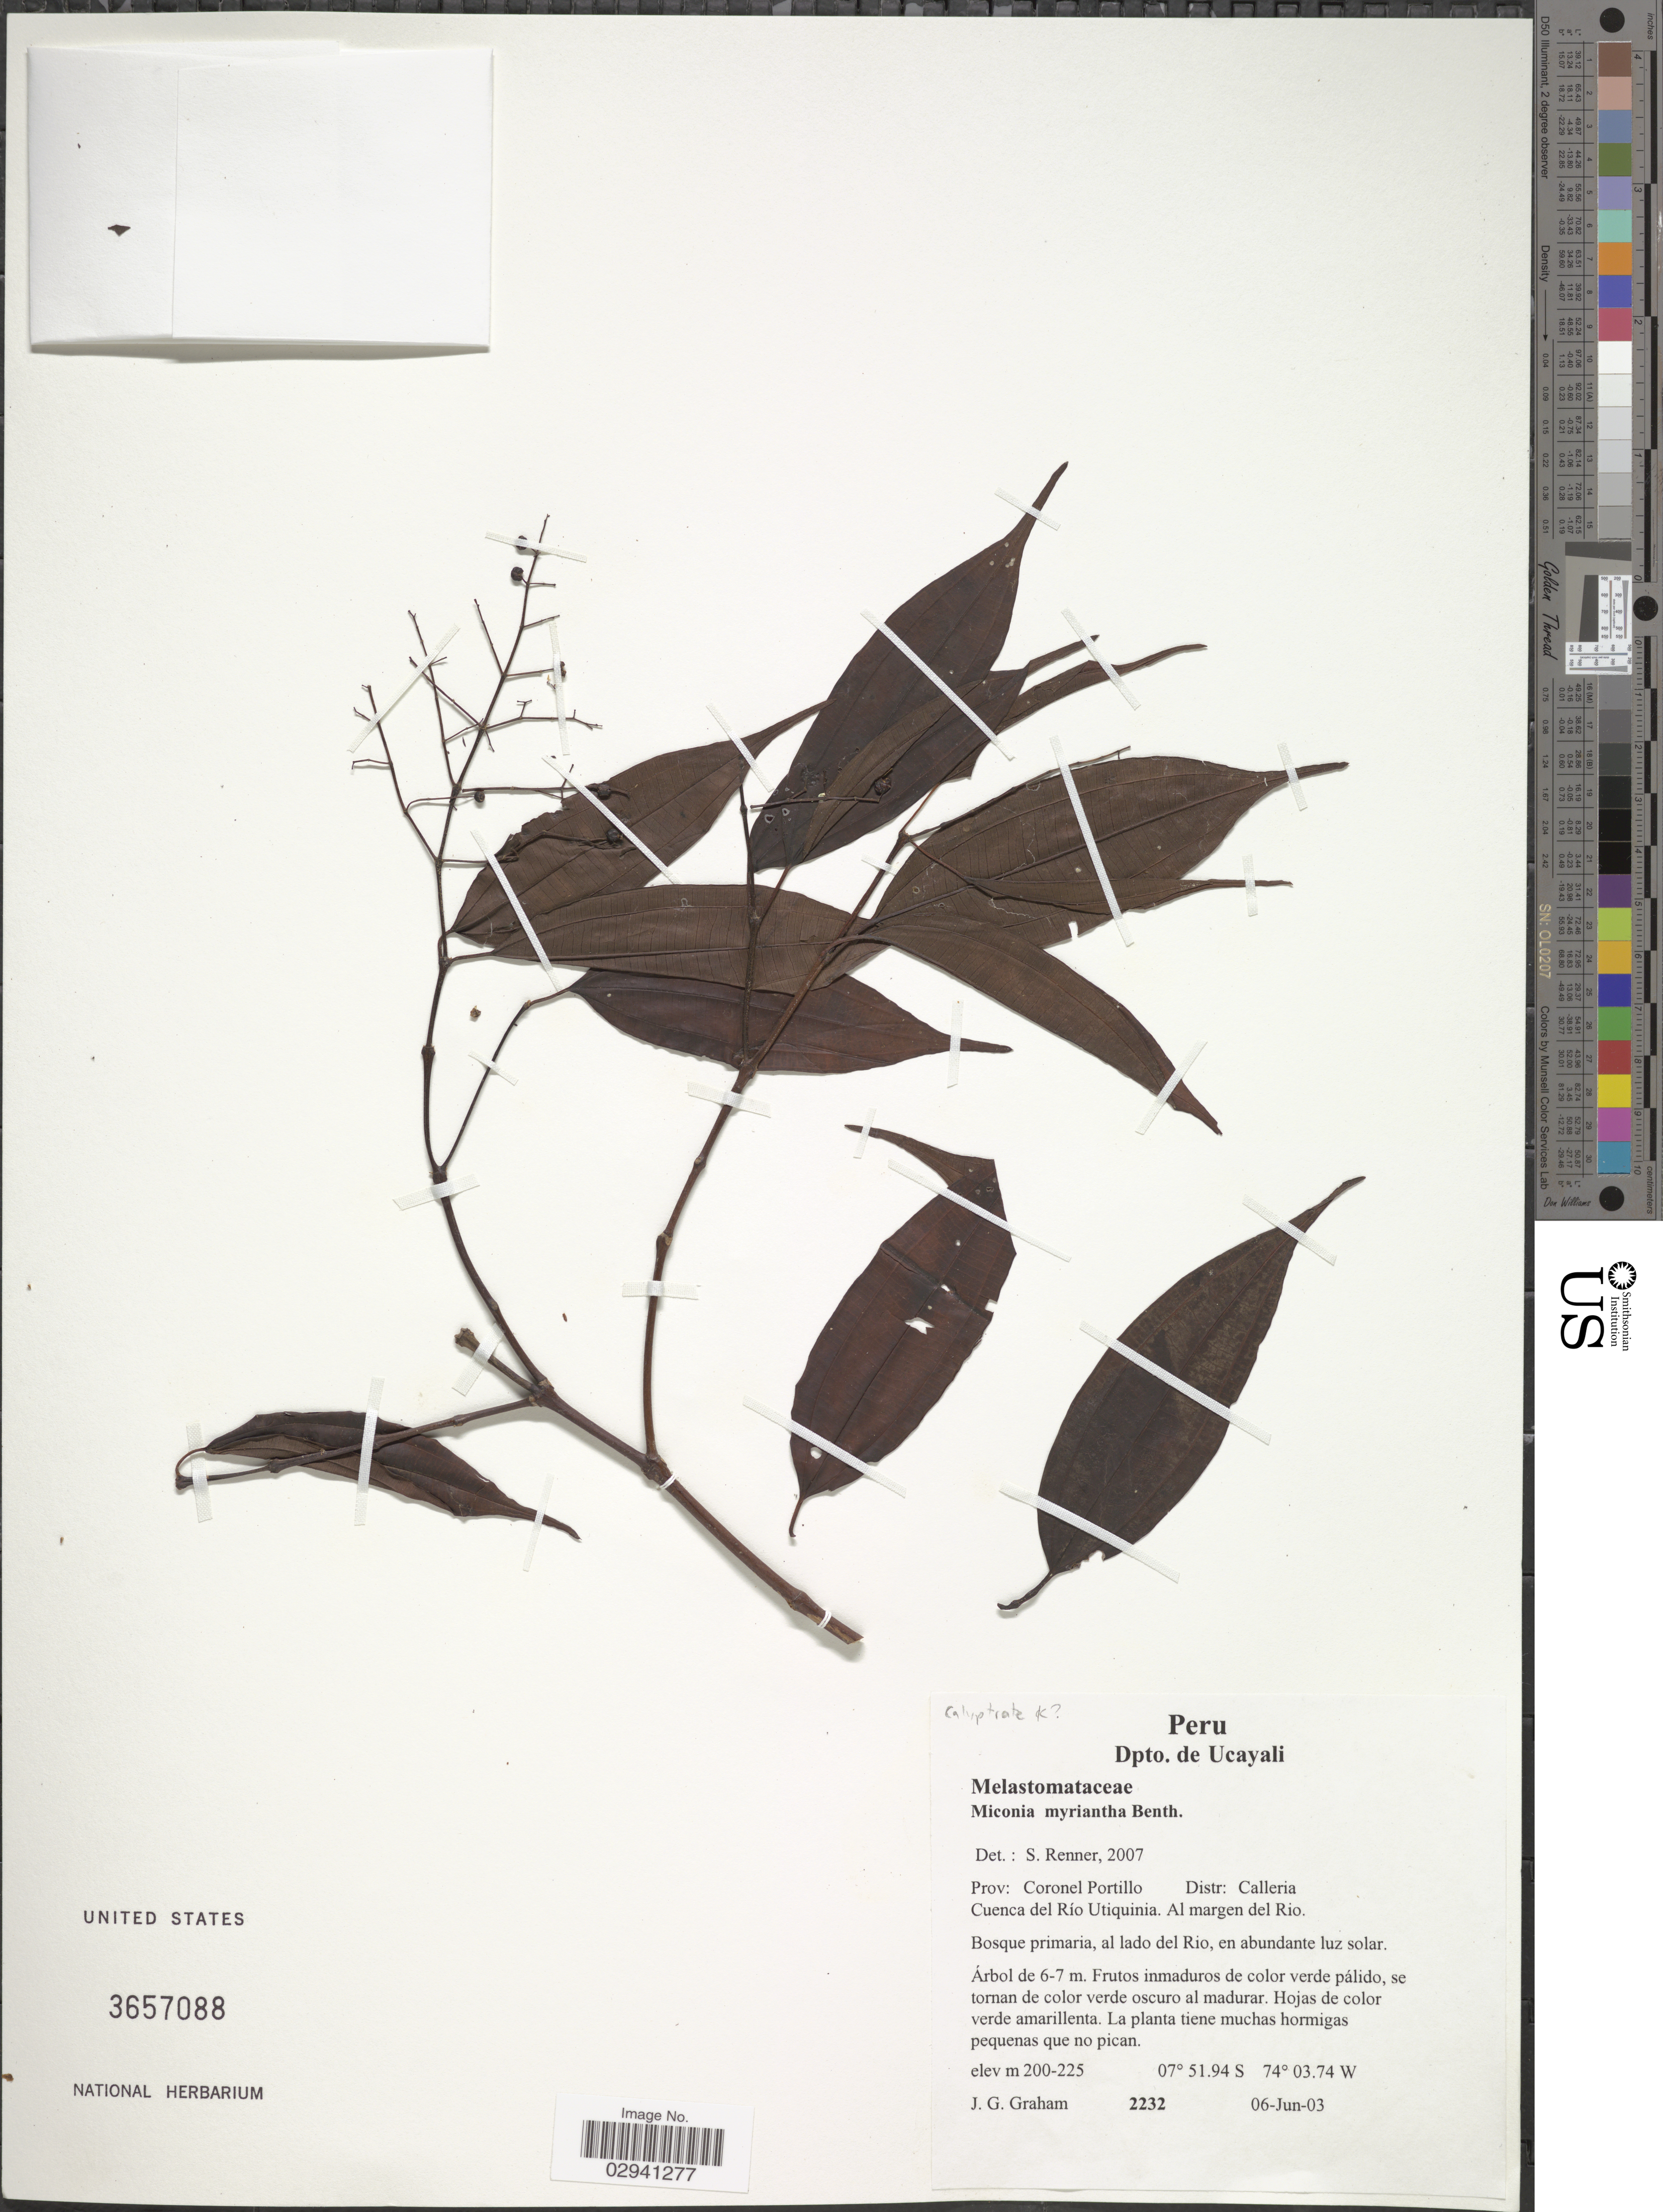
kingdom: Plantae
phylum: Tracheophyta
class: Magnoliopsida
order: Myrtales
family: Melastomataceae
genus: Miconia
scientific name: Miconia myriantha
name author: Benth.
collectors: J. Graham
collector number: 2232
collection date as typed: Transcribed d/m/y: 6/6/3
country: Peru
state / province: Ucayali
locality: Dpto. de Ucayali. Prov: Coronel Portillo. Distr: Calleria. Cuenca del Río Utiquinia. Al margen del Rio.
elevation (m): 200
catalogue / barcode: US 3657088